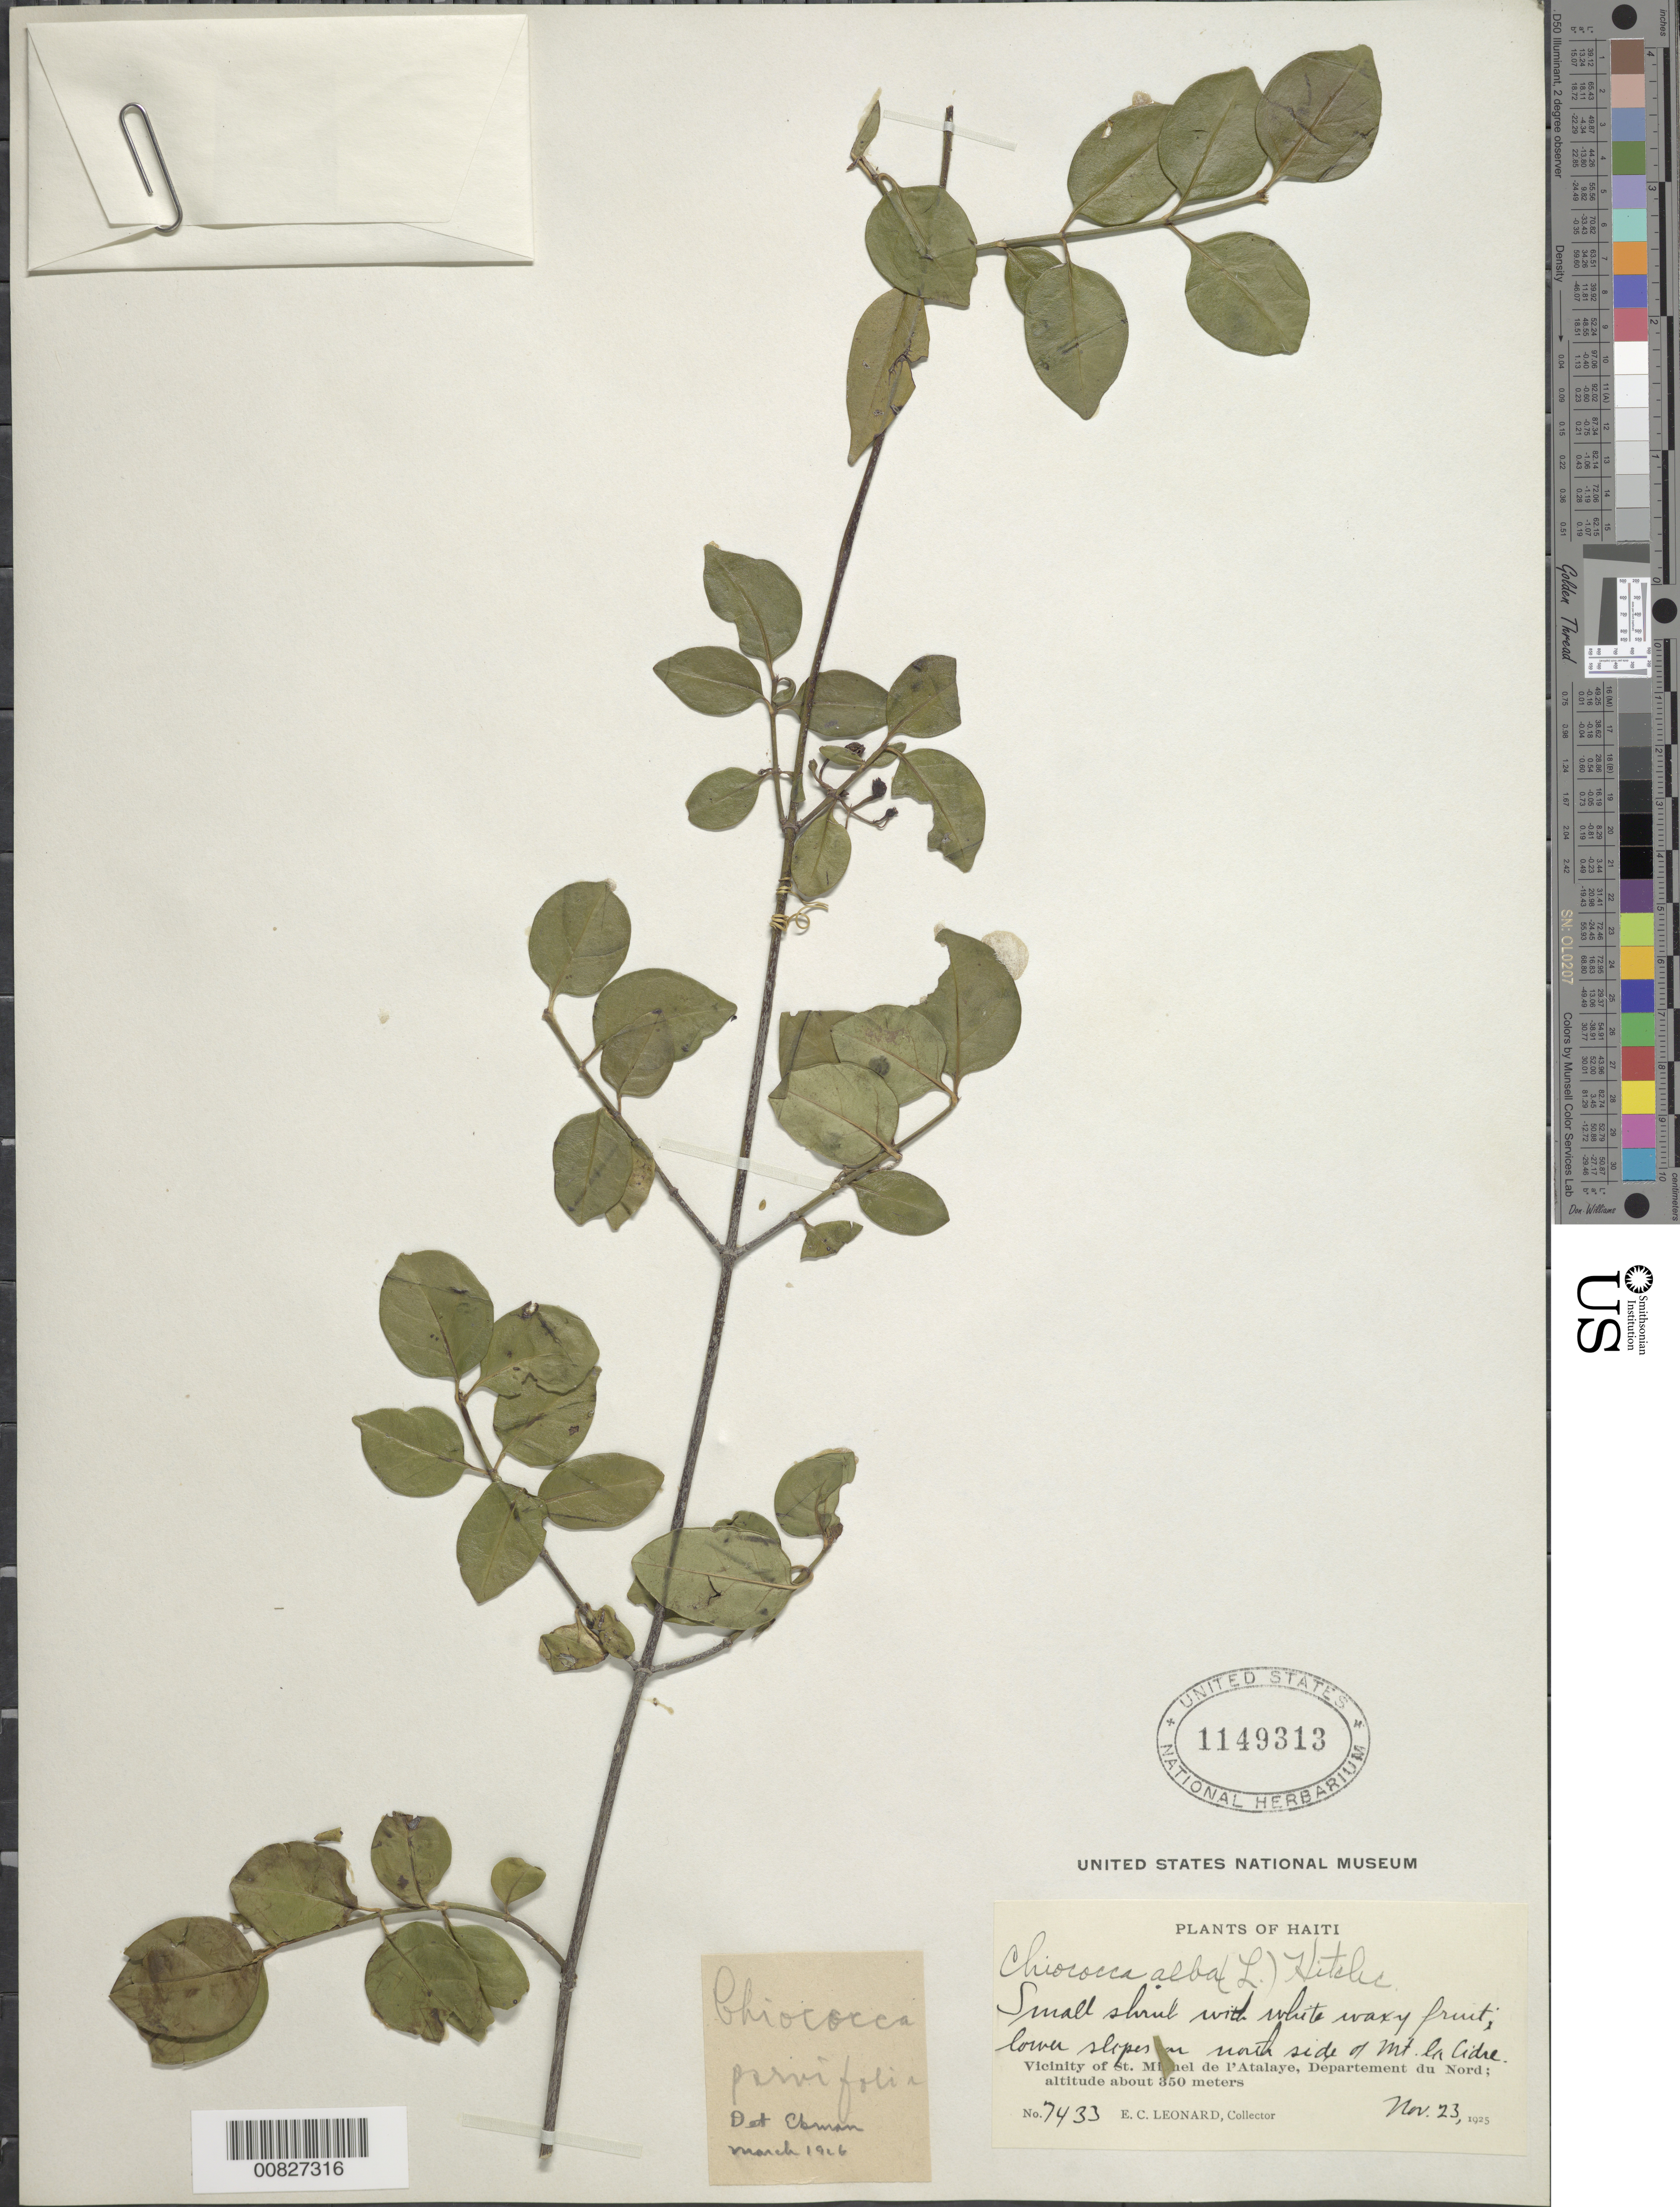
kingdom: Plantae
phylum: Tracheophyta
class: Magnoliopsida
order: Gentianales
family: Rubiaceae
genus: Chiococca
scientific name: Chiococca alba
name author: (L.) Hitchc.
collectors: E. C. Leonard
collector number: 7433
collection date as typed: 23 Nov 1925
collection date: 1925-11-23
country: Haiti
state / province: Artibonite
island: Hispaniola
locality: Vicinity of St. Michel de l'Atalaye, N side of Mt. la Cidre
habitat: Lower slopes of mountain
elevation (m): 350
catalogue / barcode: US 1149313